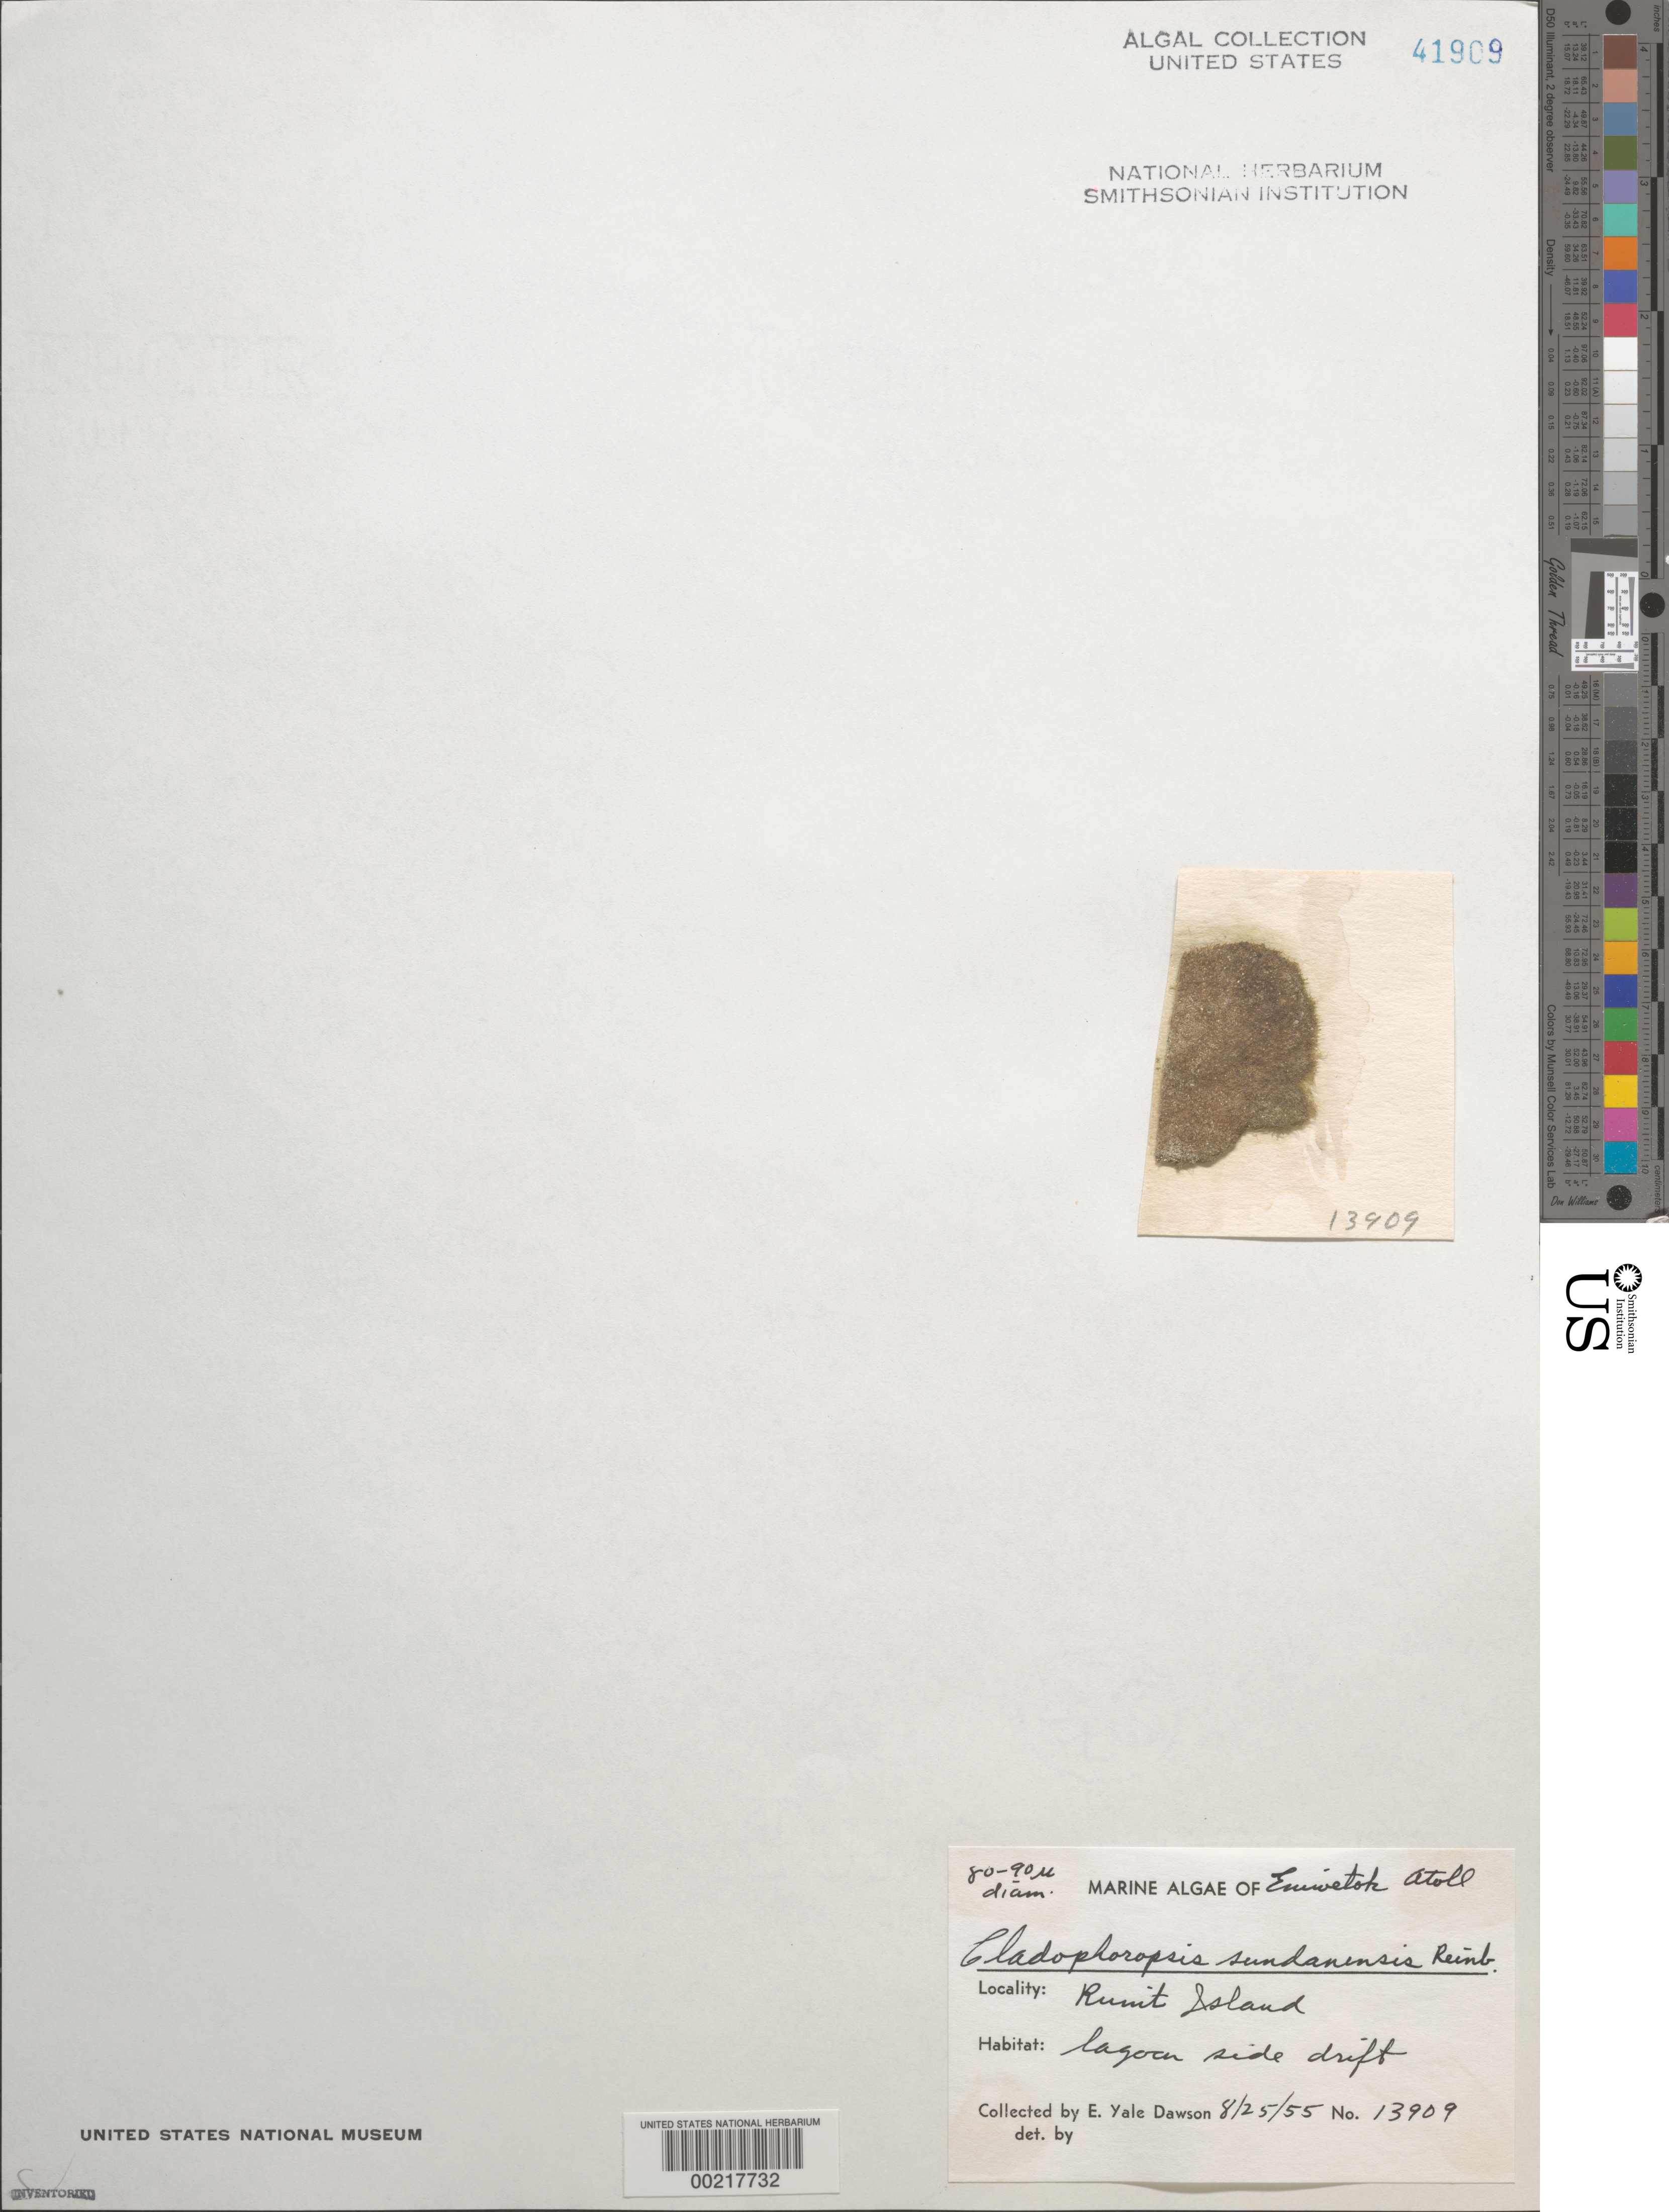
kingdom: Plantae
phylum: Chlorophyta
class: Ulvophyceae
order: Siphonocladales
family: Boodleaceae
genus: Cladophoropsis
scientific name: Cladophoropsis fasciculata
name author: (Kjellm.) N.Wille in Engl. & Prantl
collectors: E. Y. Dawson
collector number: EYD 13909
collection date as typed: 25 Aug 1955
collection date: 1955-08-25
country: Marshall Islands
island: Enewetak [Eniwetok] Atoll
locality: Runit Islet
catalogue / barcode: US 41909